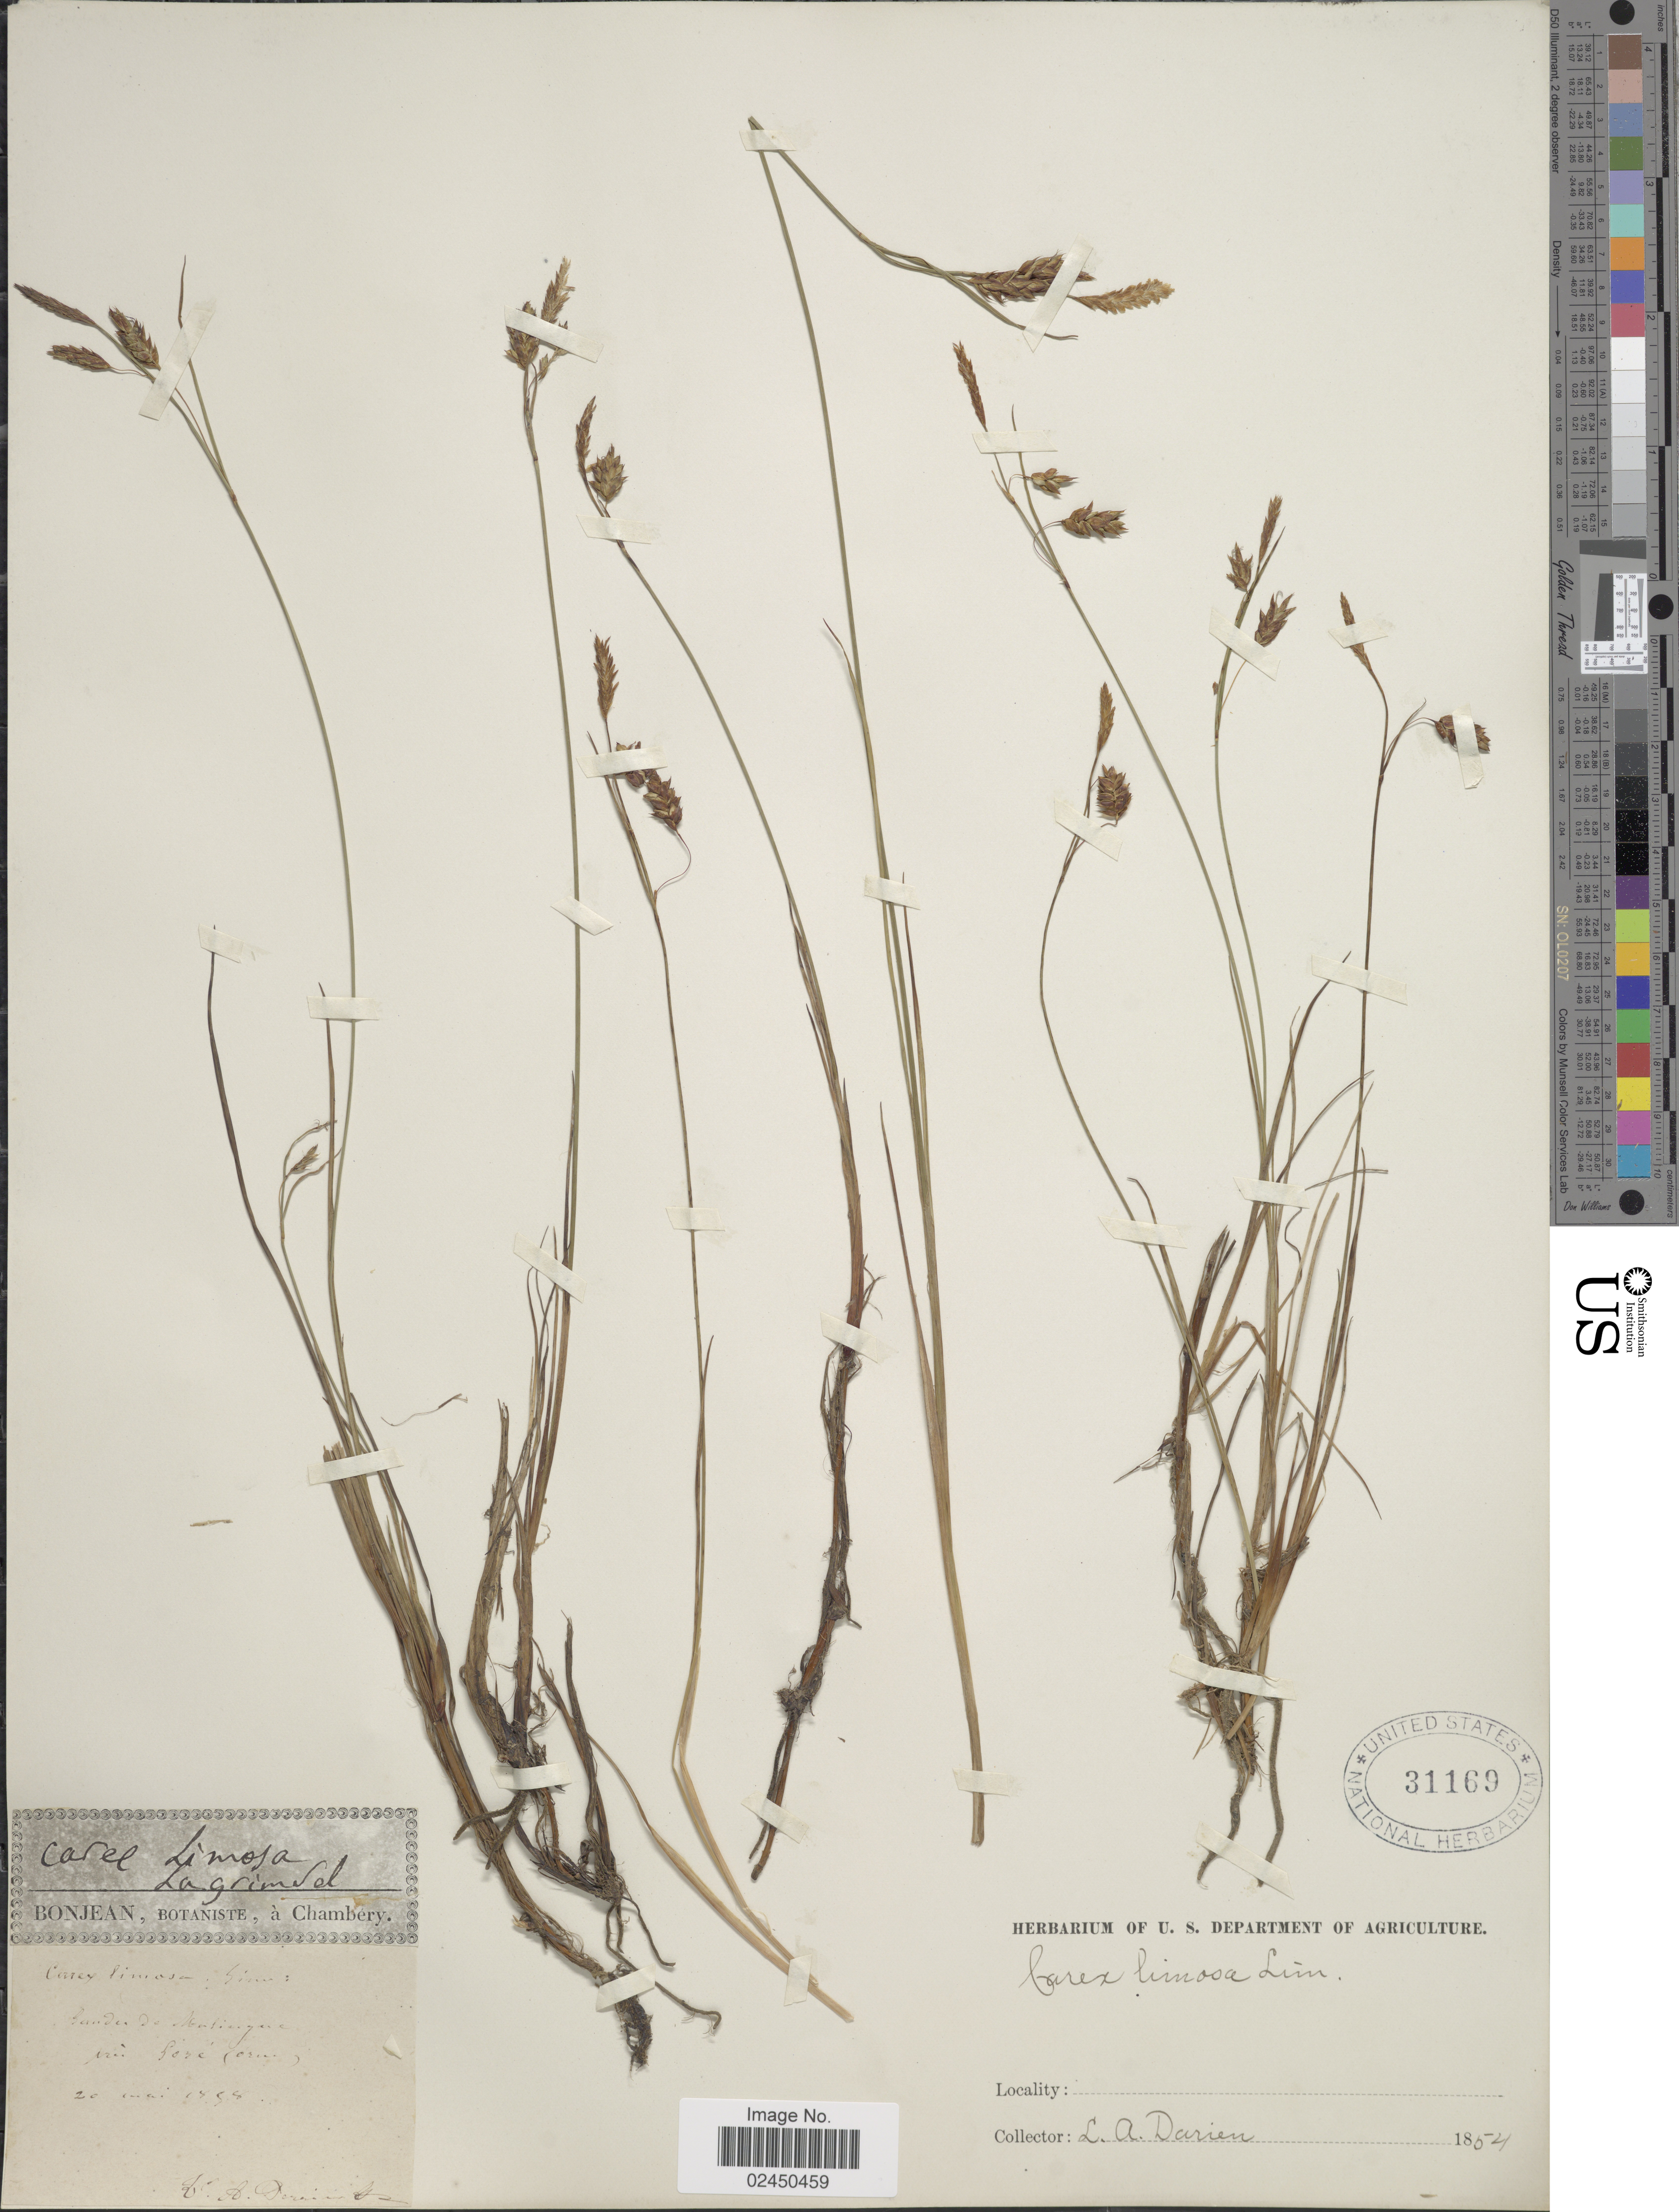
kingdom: Plantae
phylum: Tracheophyta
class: Liliopsida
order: Poales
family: Cyperaceae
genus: Carex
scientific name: Carex limosa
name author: L.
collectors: L. Darien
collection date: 1854-05-20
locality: Sandes de Montagnes vri Lore (Ora)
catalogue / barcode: US 31169